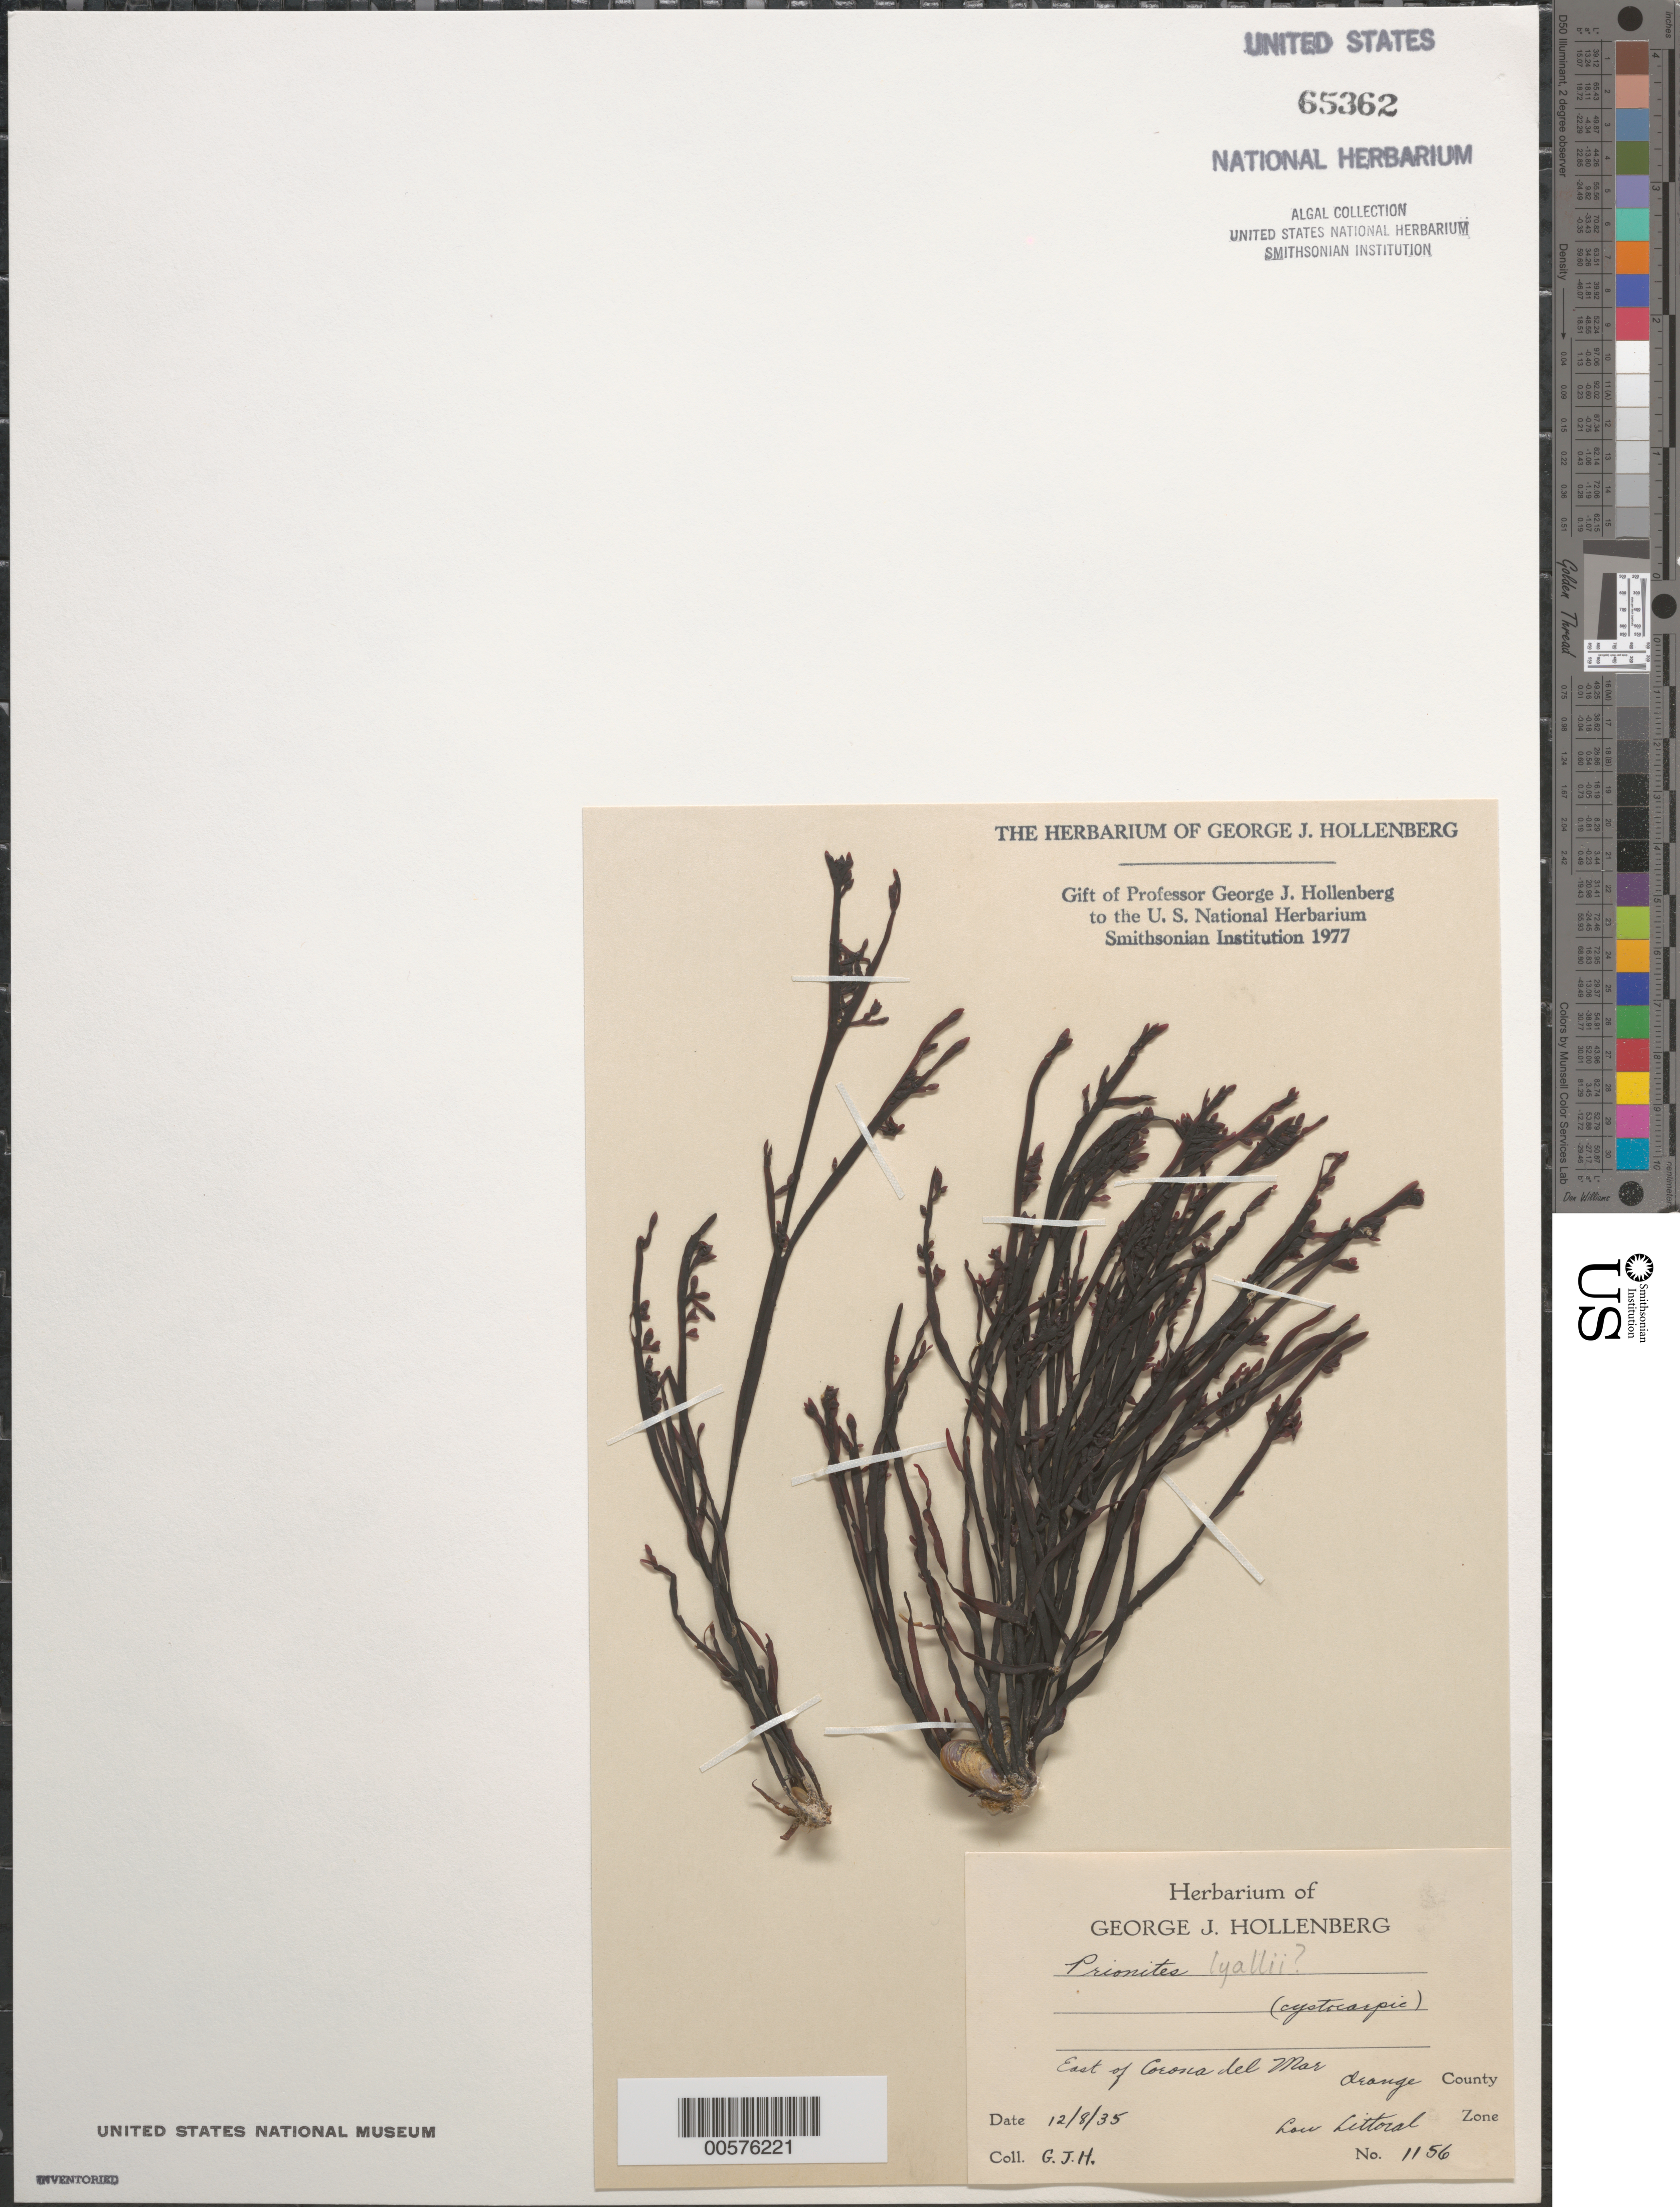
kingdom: Plantae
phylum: Rhodophyta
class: Florideophyceae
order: Cryptonemiales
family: Cryptonemiaceae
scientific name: Prionitis sternbergii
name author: (C. Agardh) J. Agardh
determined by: Algae name updating Project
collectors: G. Hollenberg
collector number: GJH 1156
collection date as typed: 08 Dec 1935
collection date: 1935-12-08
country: United States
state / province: California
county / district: Orange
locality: East of Corona del Mar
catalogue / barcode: US 65362